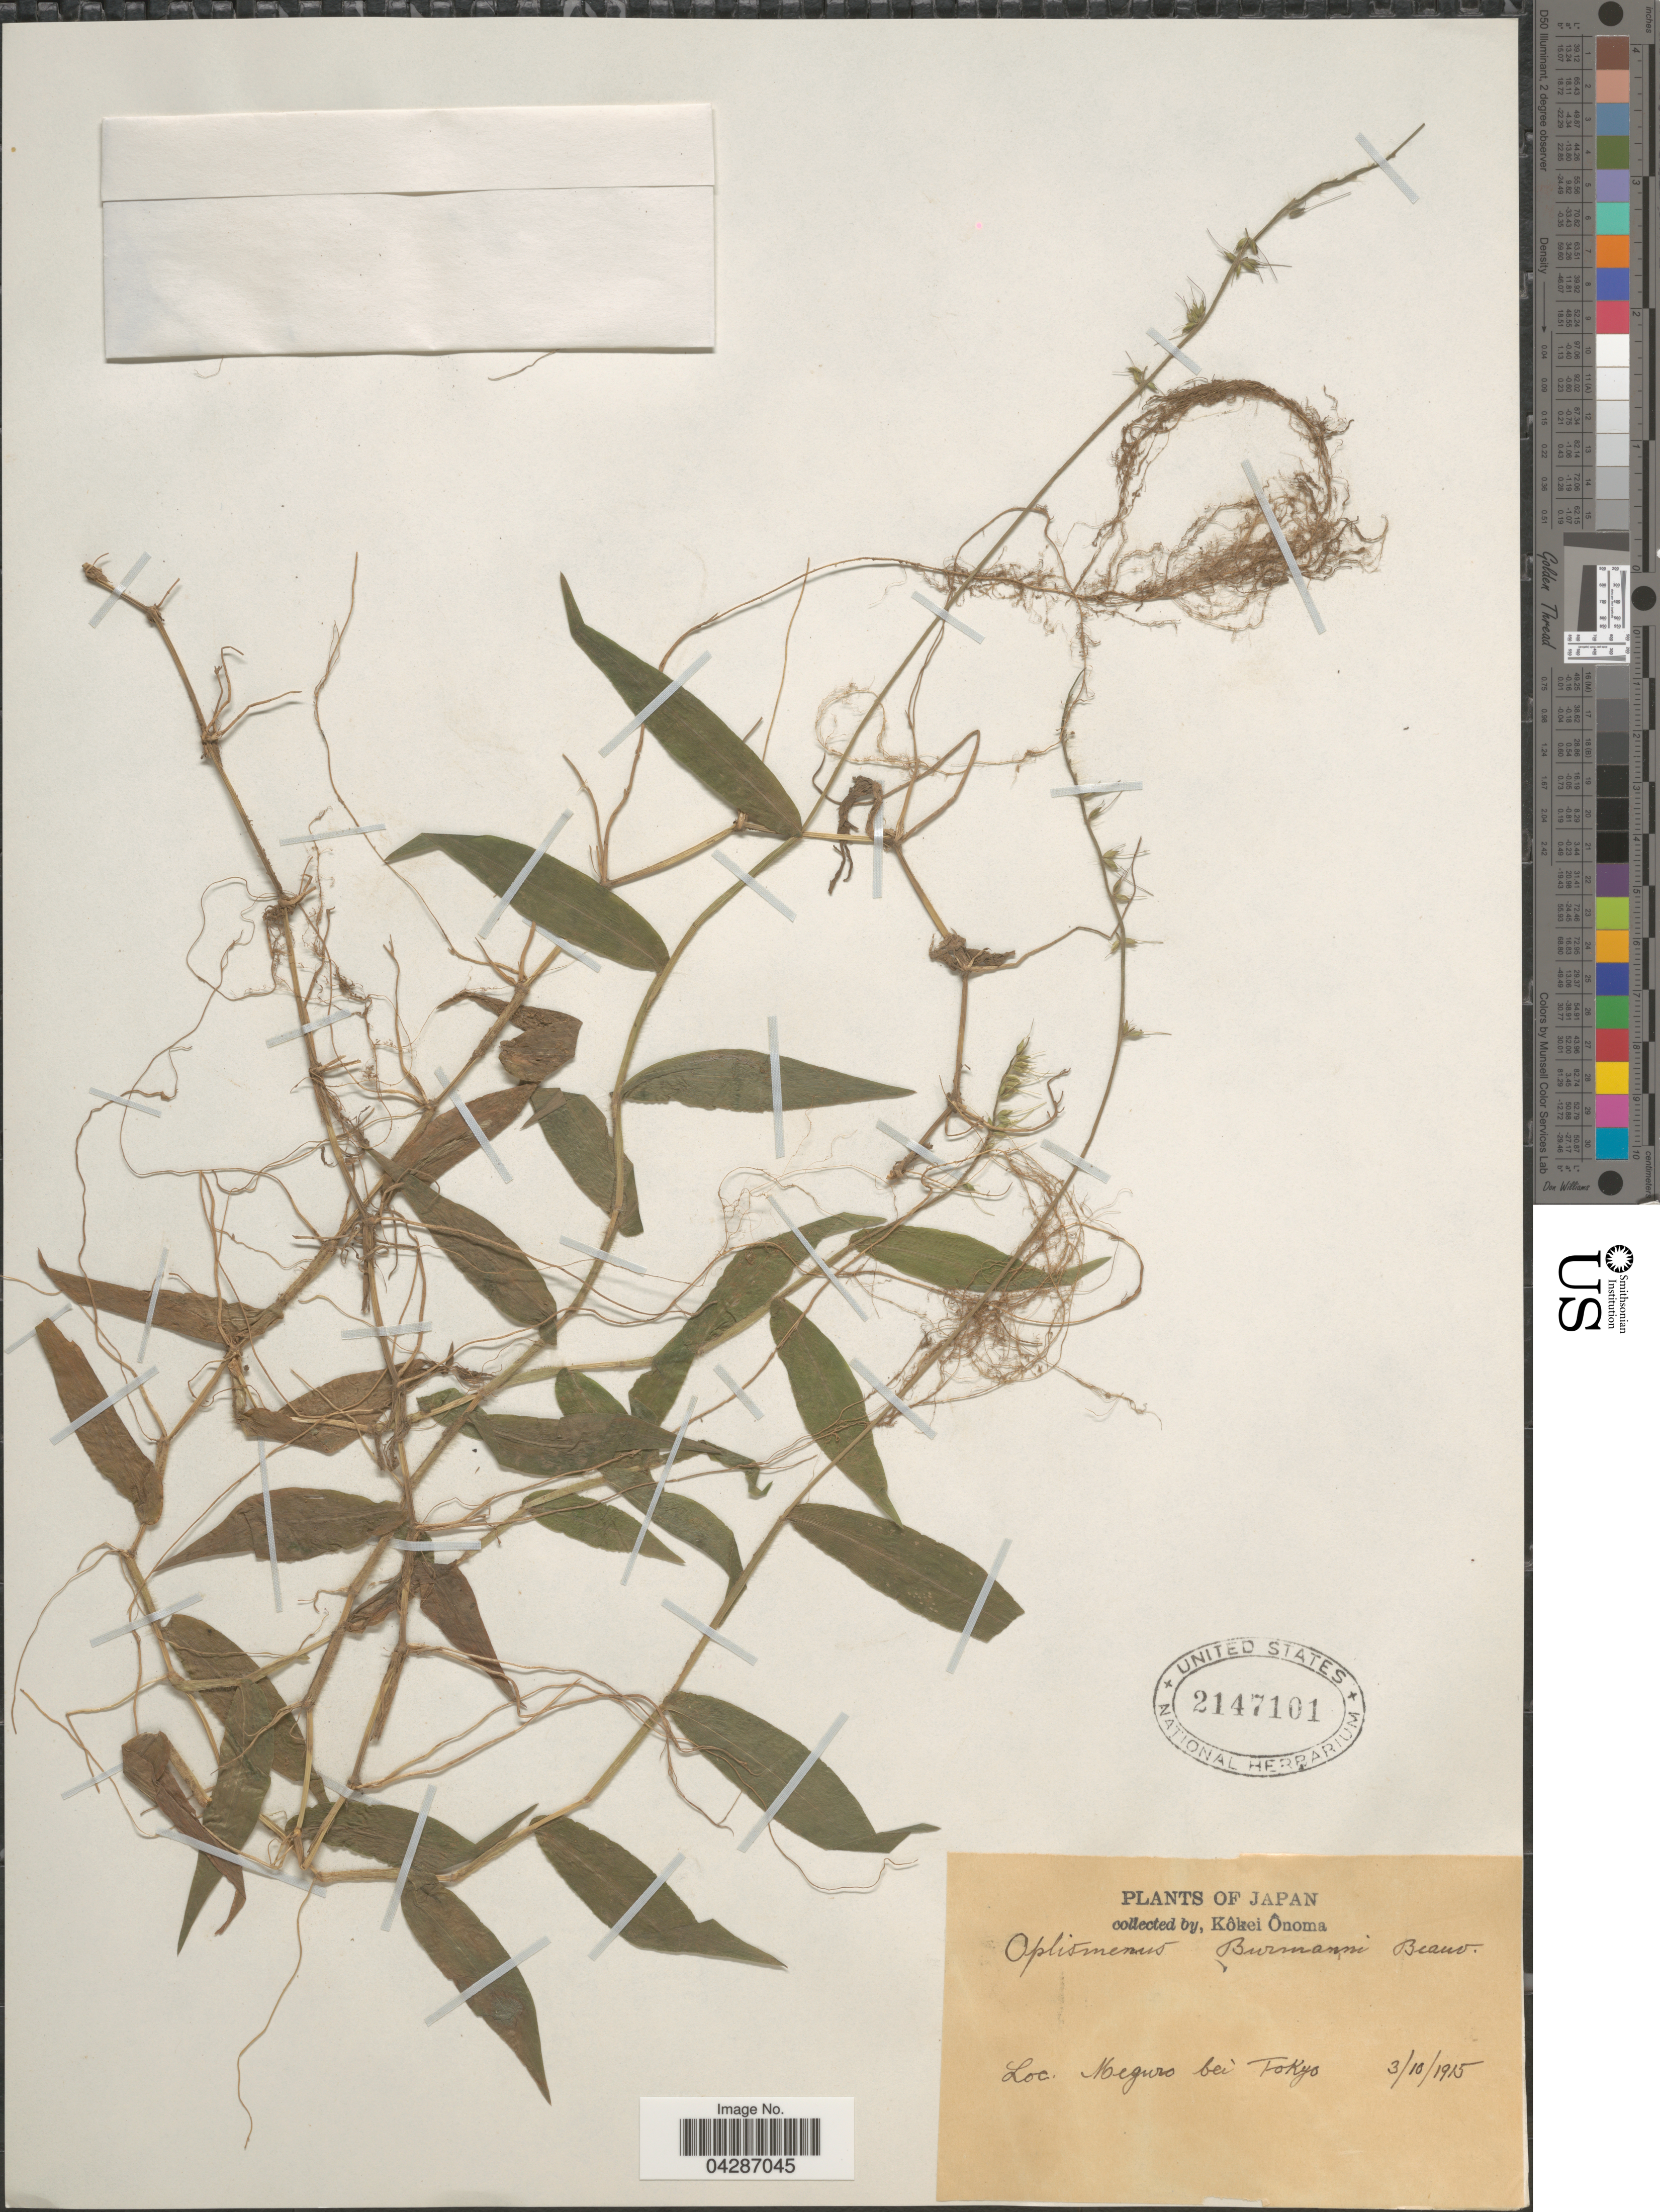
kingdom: Plantae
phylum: Tracheophyta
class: Liliopsida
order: Poales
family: Poaceae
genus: Oplismenus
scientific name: Oplismenus burmannii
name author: (Retz.) P. Beauv.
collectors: K. Onoma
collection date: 1915-10-03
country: Japan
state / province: Tokyo, Federal City of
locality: Meguro bei Tokyo.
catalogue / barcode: US 2147101